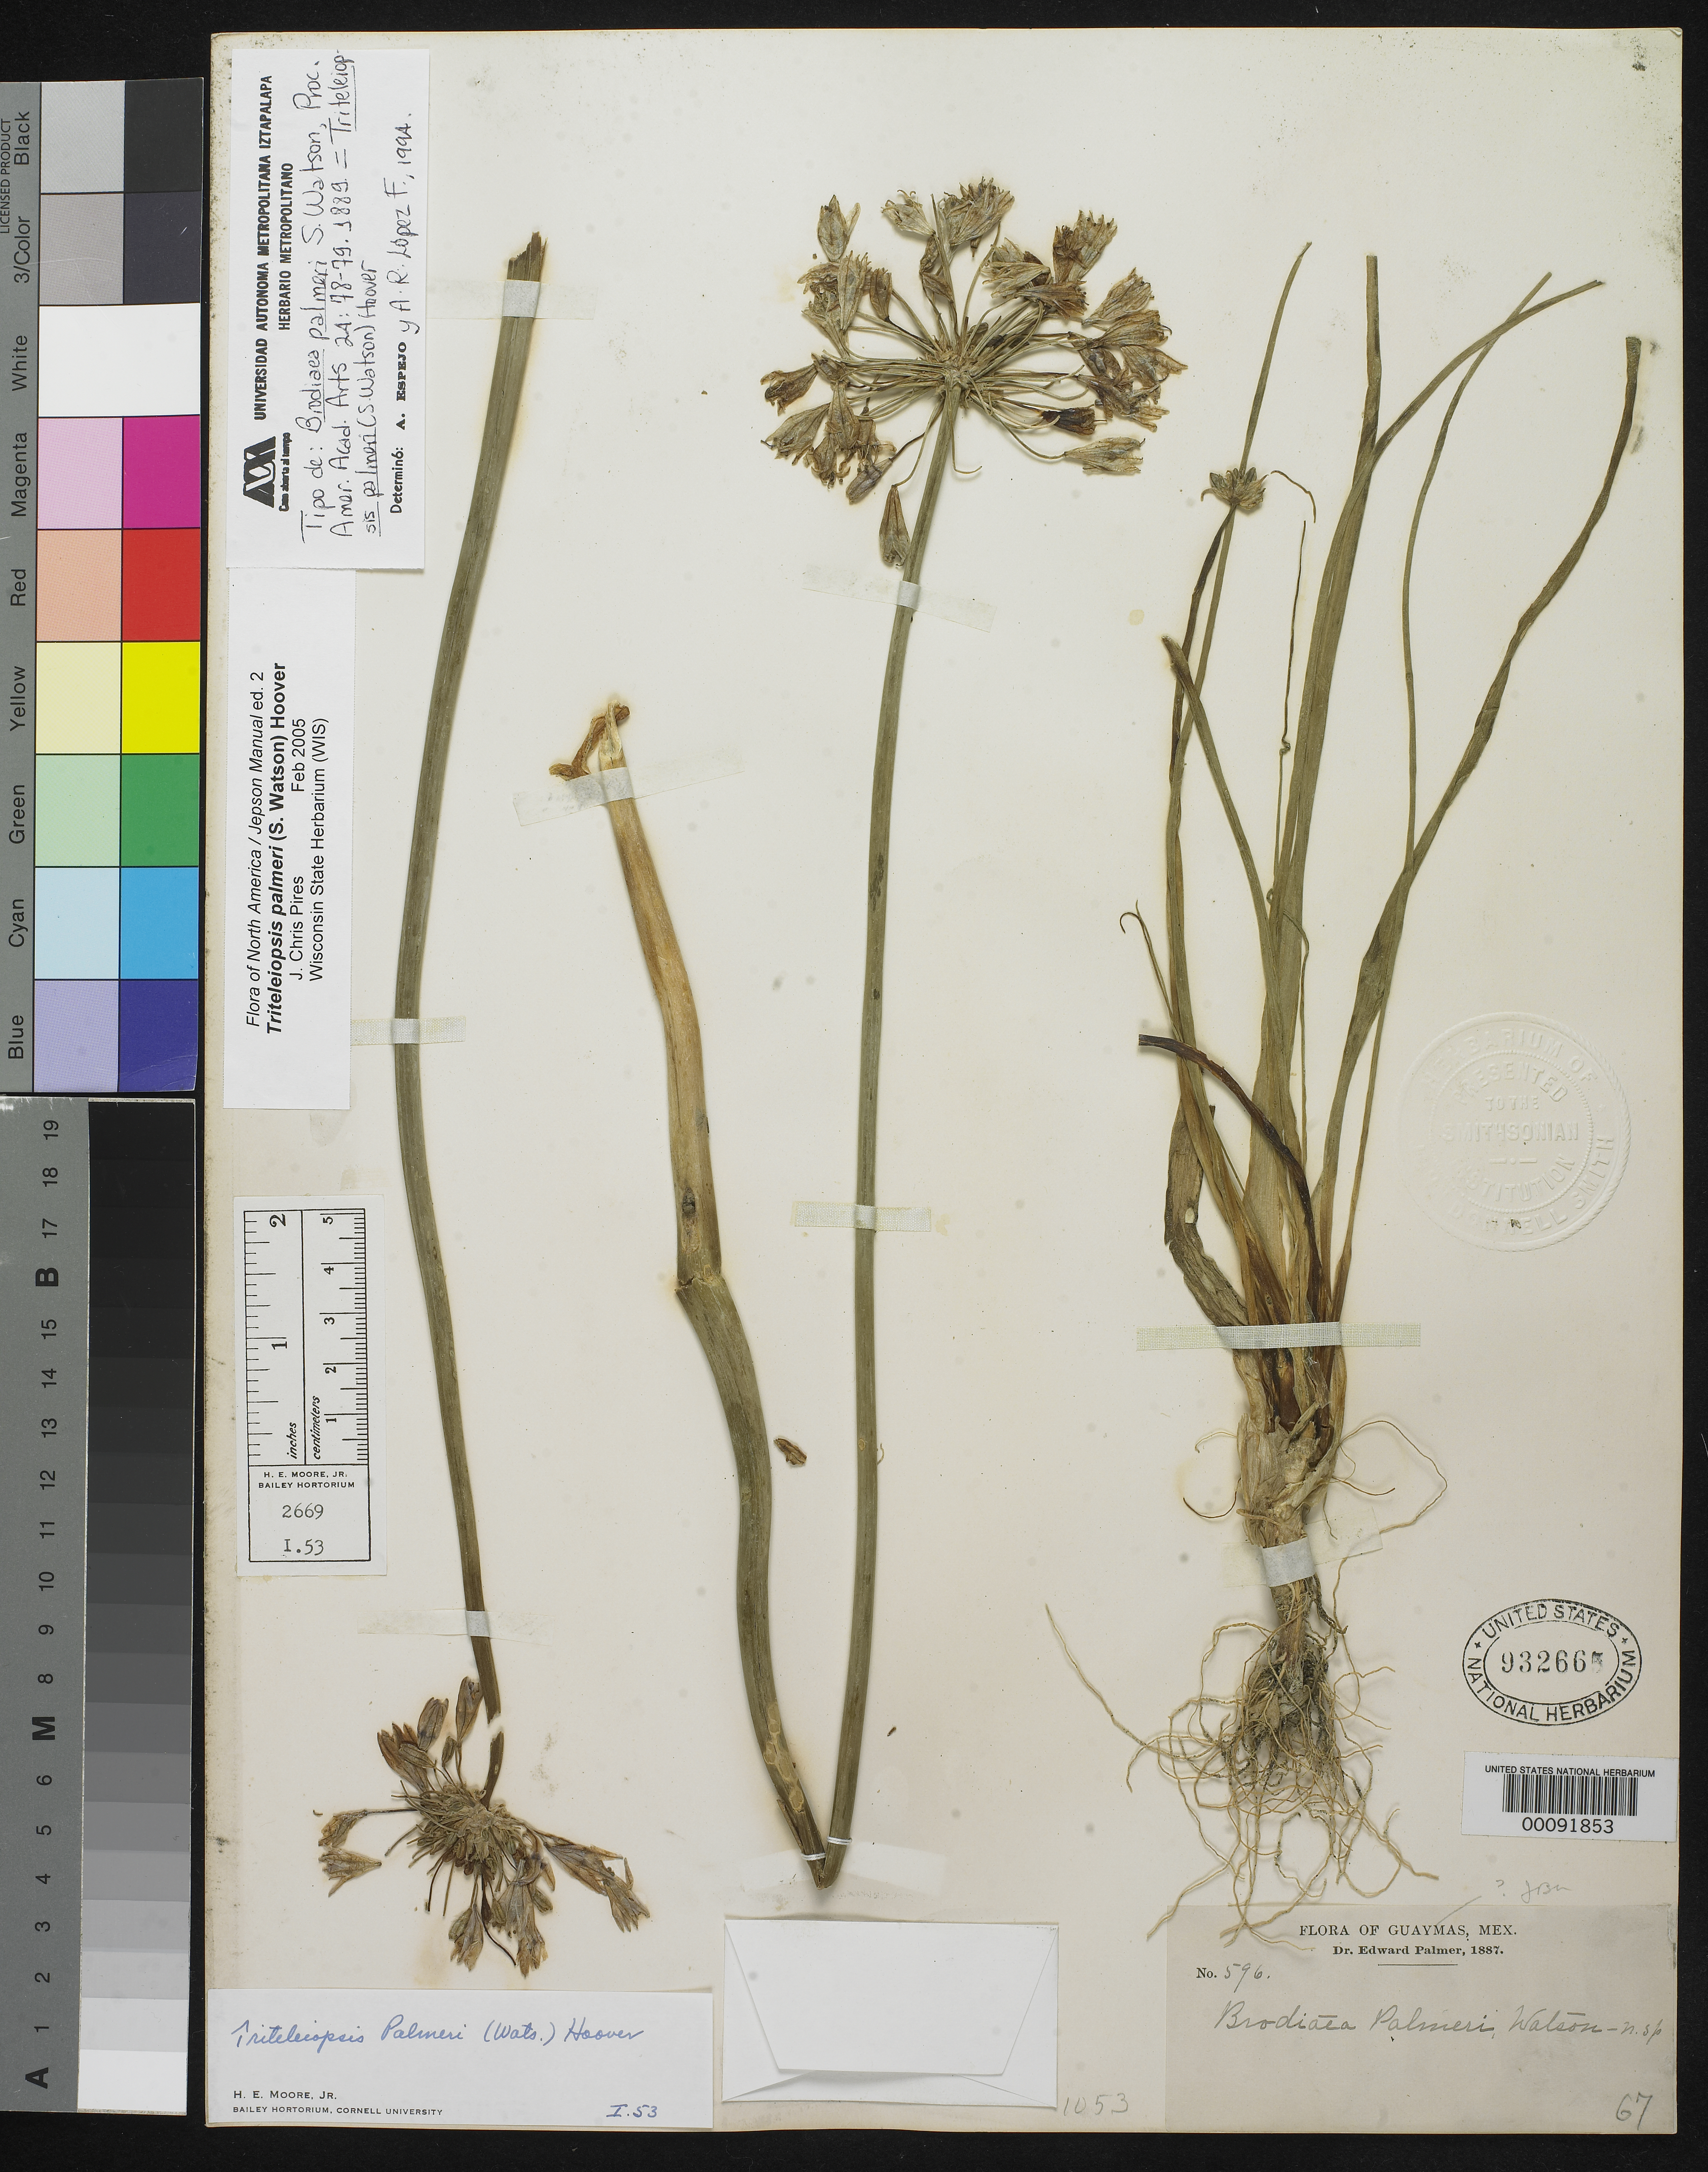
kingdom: Plantae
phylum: Tracheophyta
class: Liliopsida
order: Asparagales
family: Asparagaceae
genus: Brodiaea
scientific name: Brodiaea palmeri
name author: S. Watson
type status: Type Collection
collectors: E. Palmer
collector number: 596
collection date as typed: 1887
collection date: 1887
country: Mexico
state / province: Sonora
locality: Guaymas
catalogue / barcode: US 932665